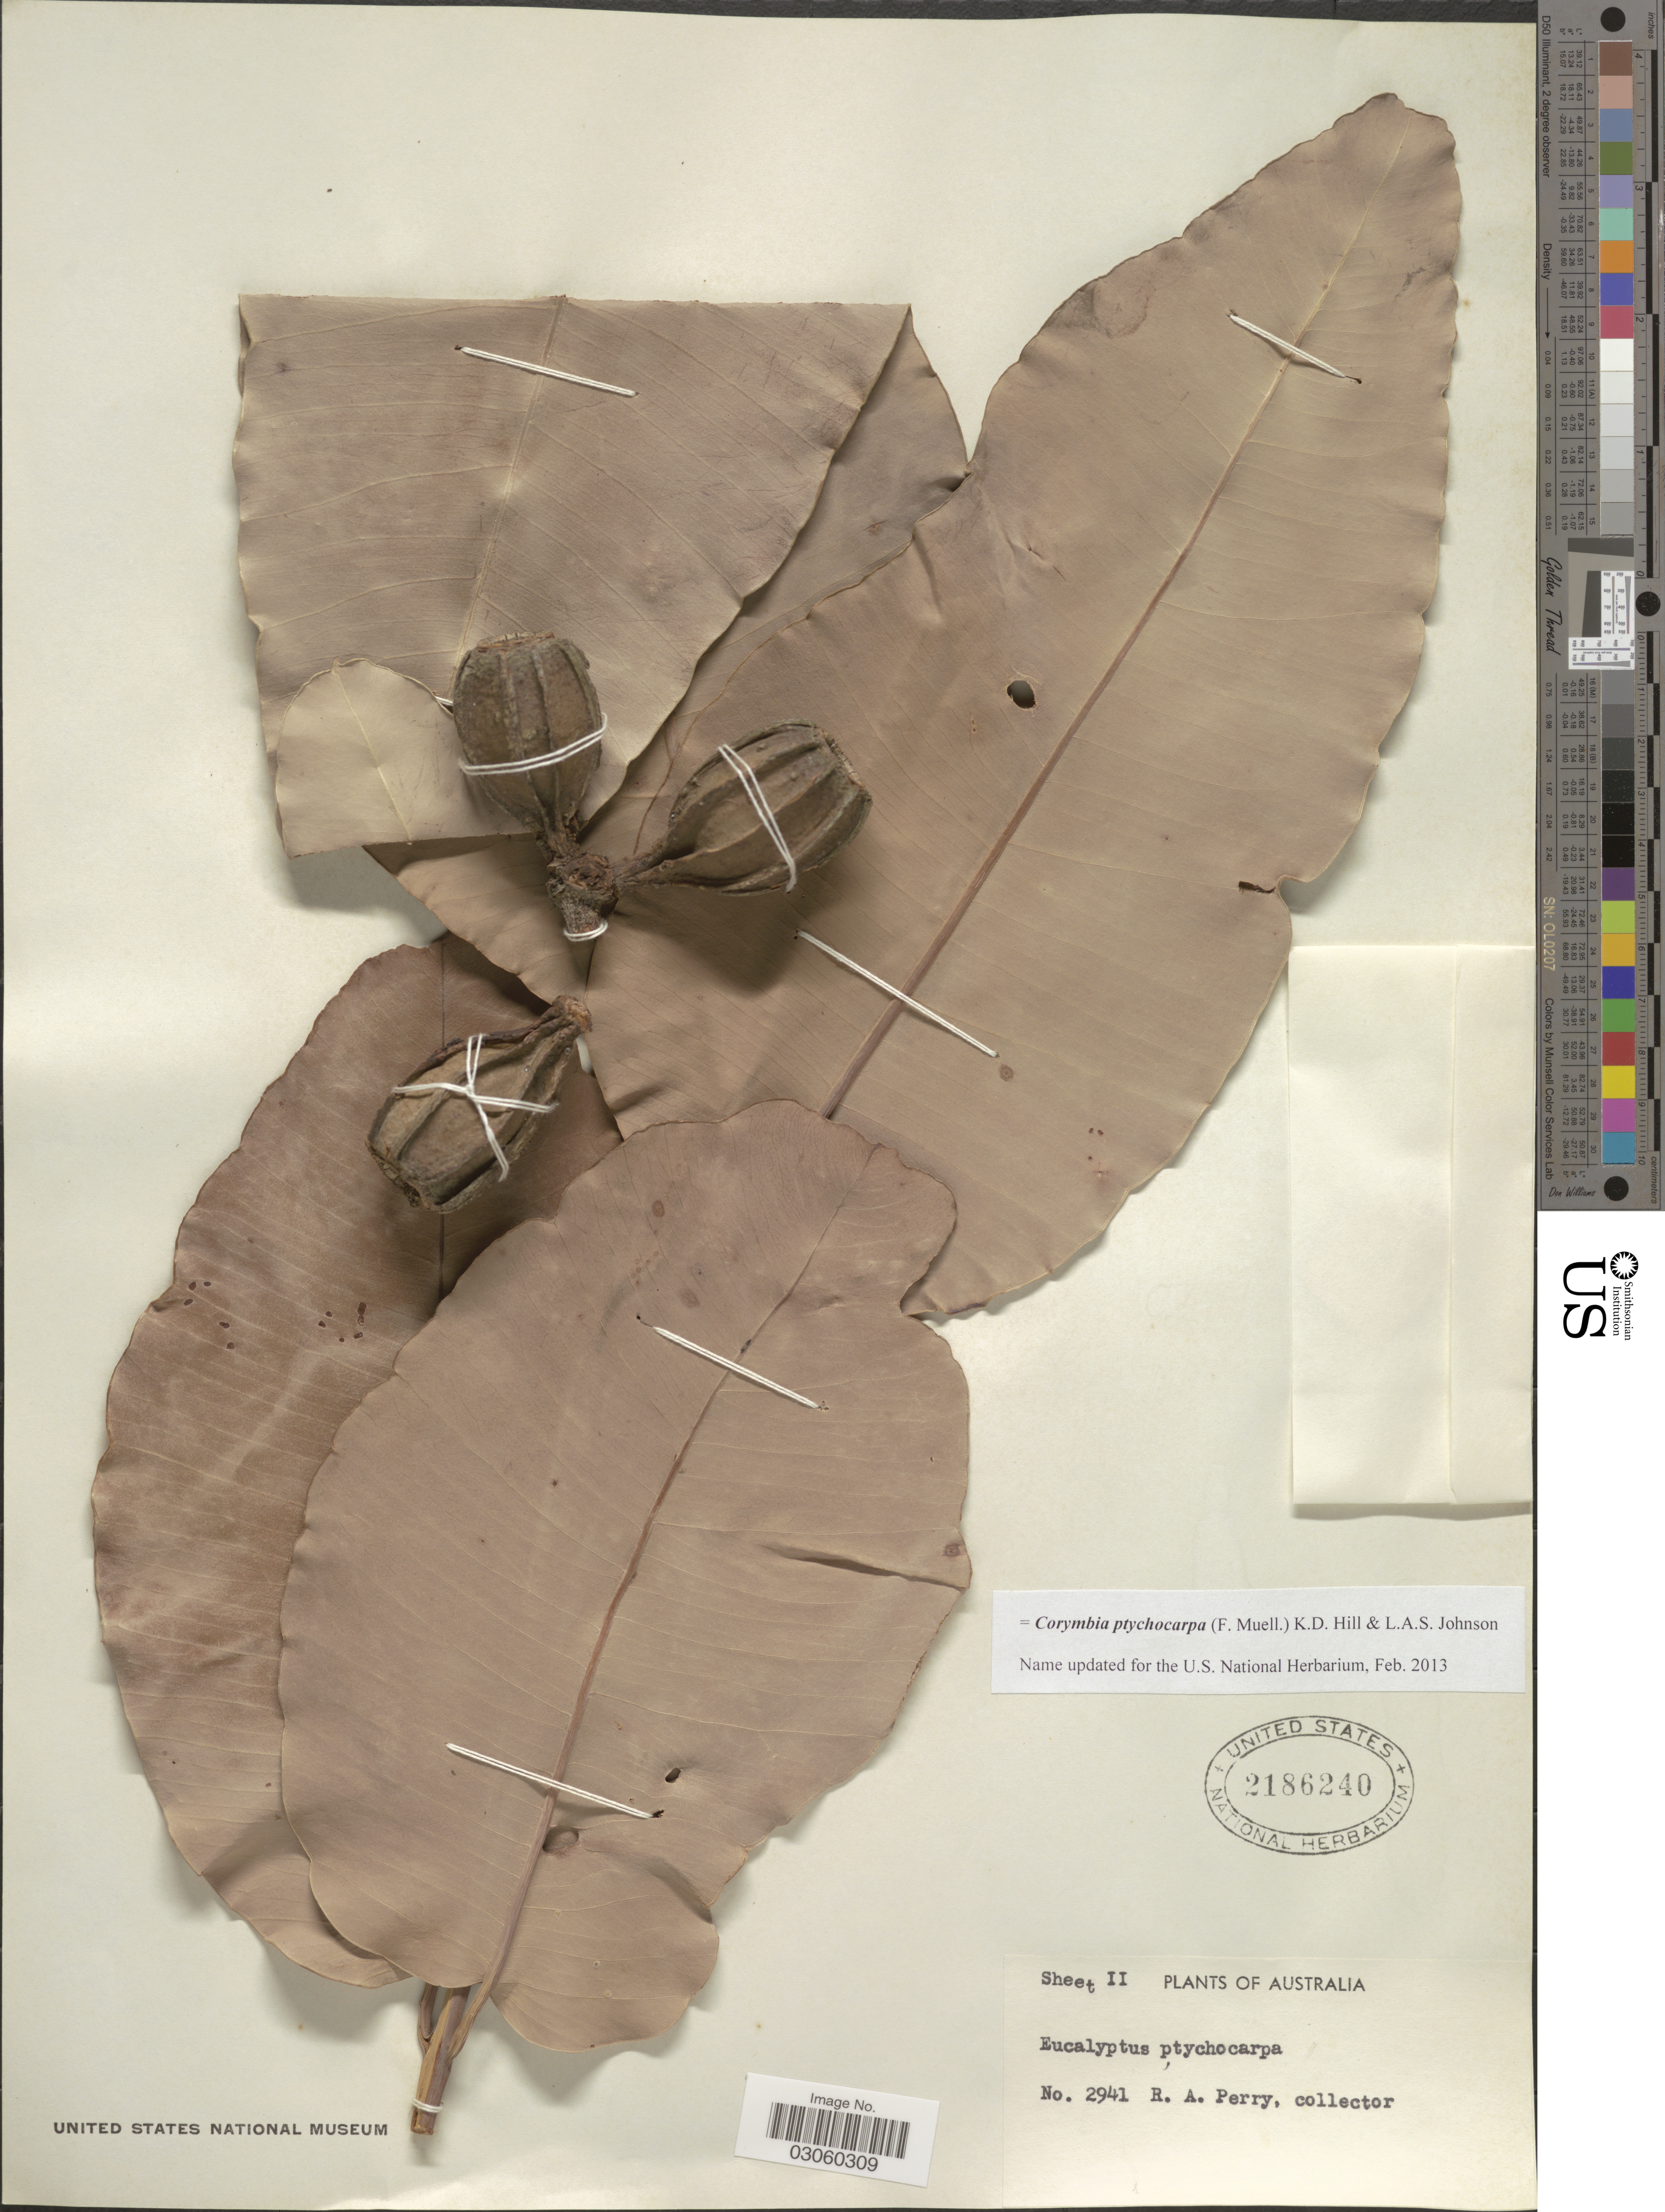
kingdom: Plantae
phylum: Tracheophyta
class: Magnoliopsida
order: Myrtales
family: Myrtaceae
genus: Corymbia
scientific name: Corymbia ptychocarpa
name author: (F. Muell.) K.D. Hill & L.A.S. Johnson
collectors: Perry, R. A.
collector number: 2941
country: Australia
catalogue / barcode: US 2186240